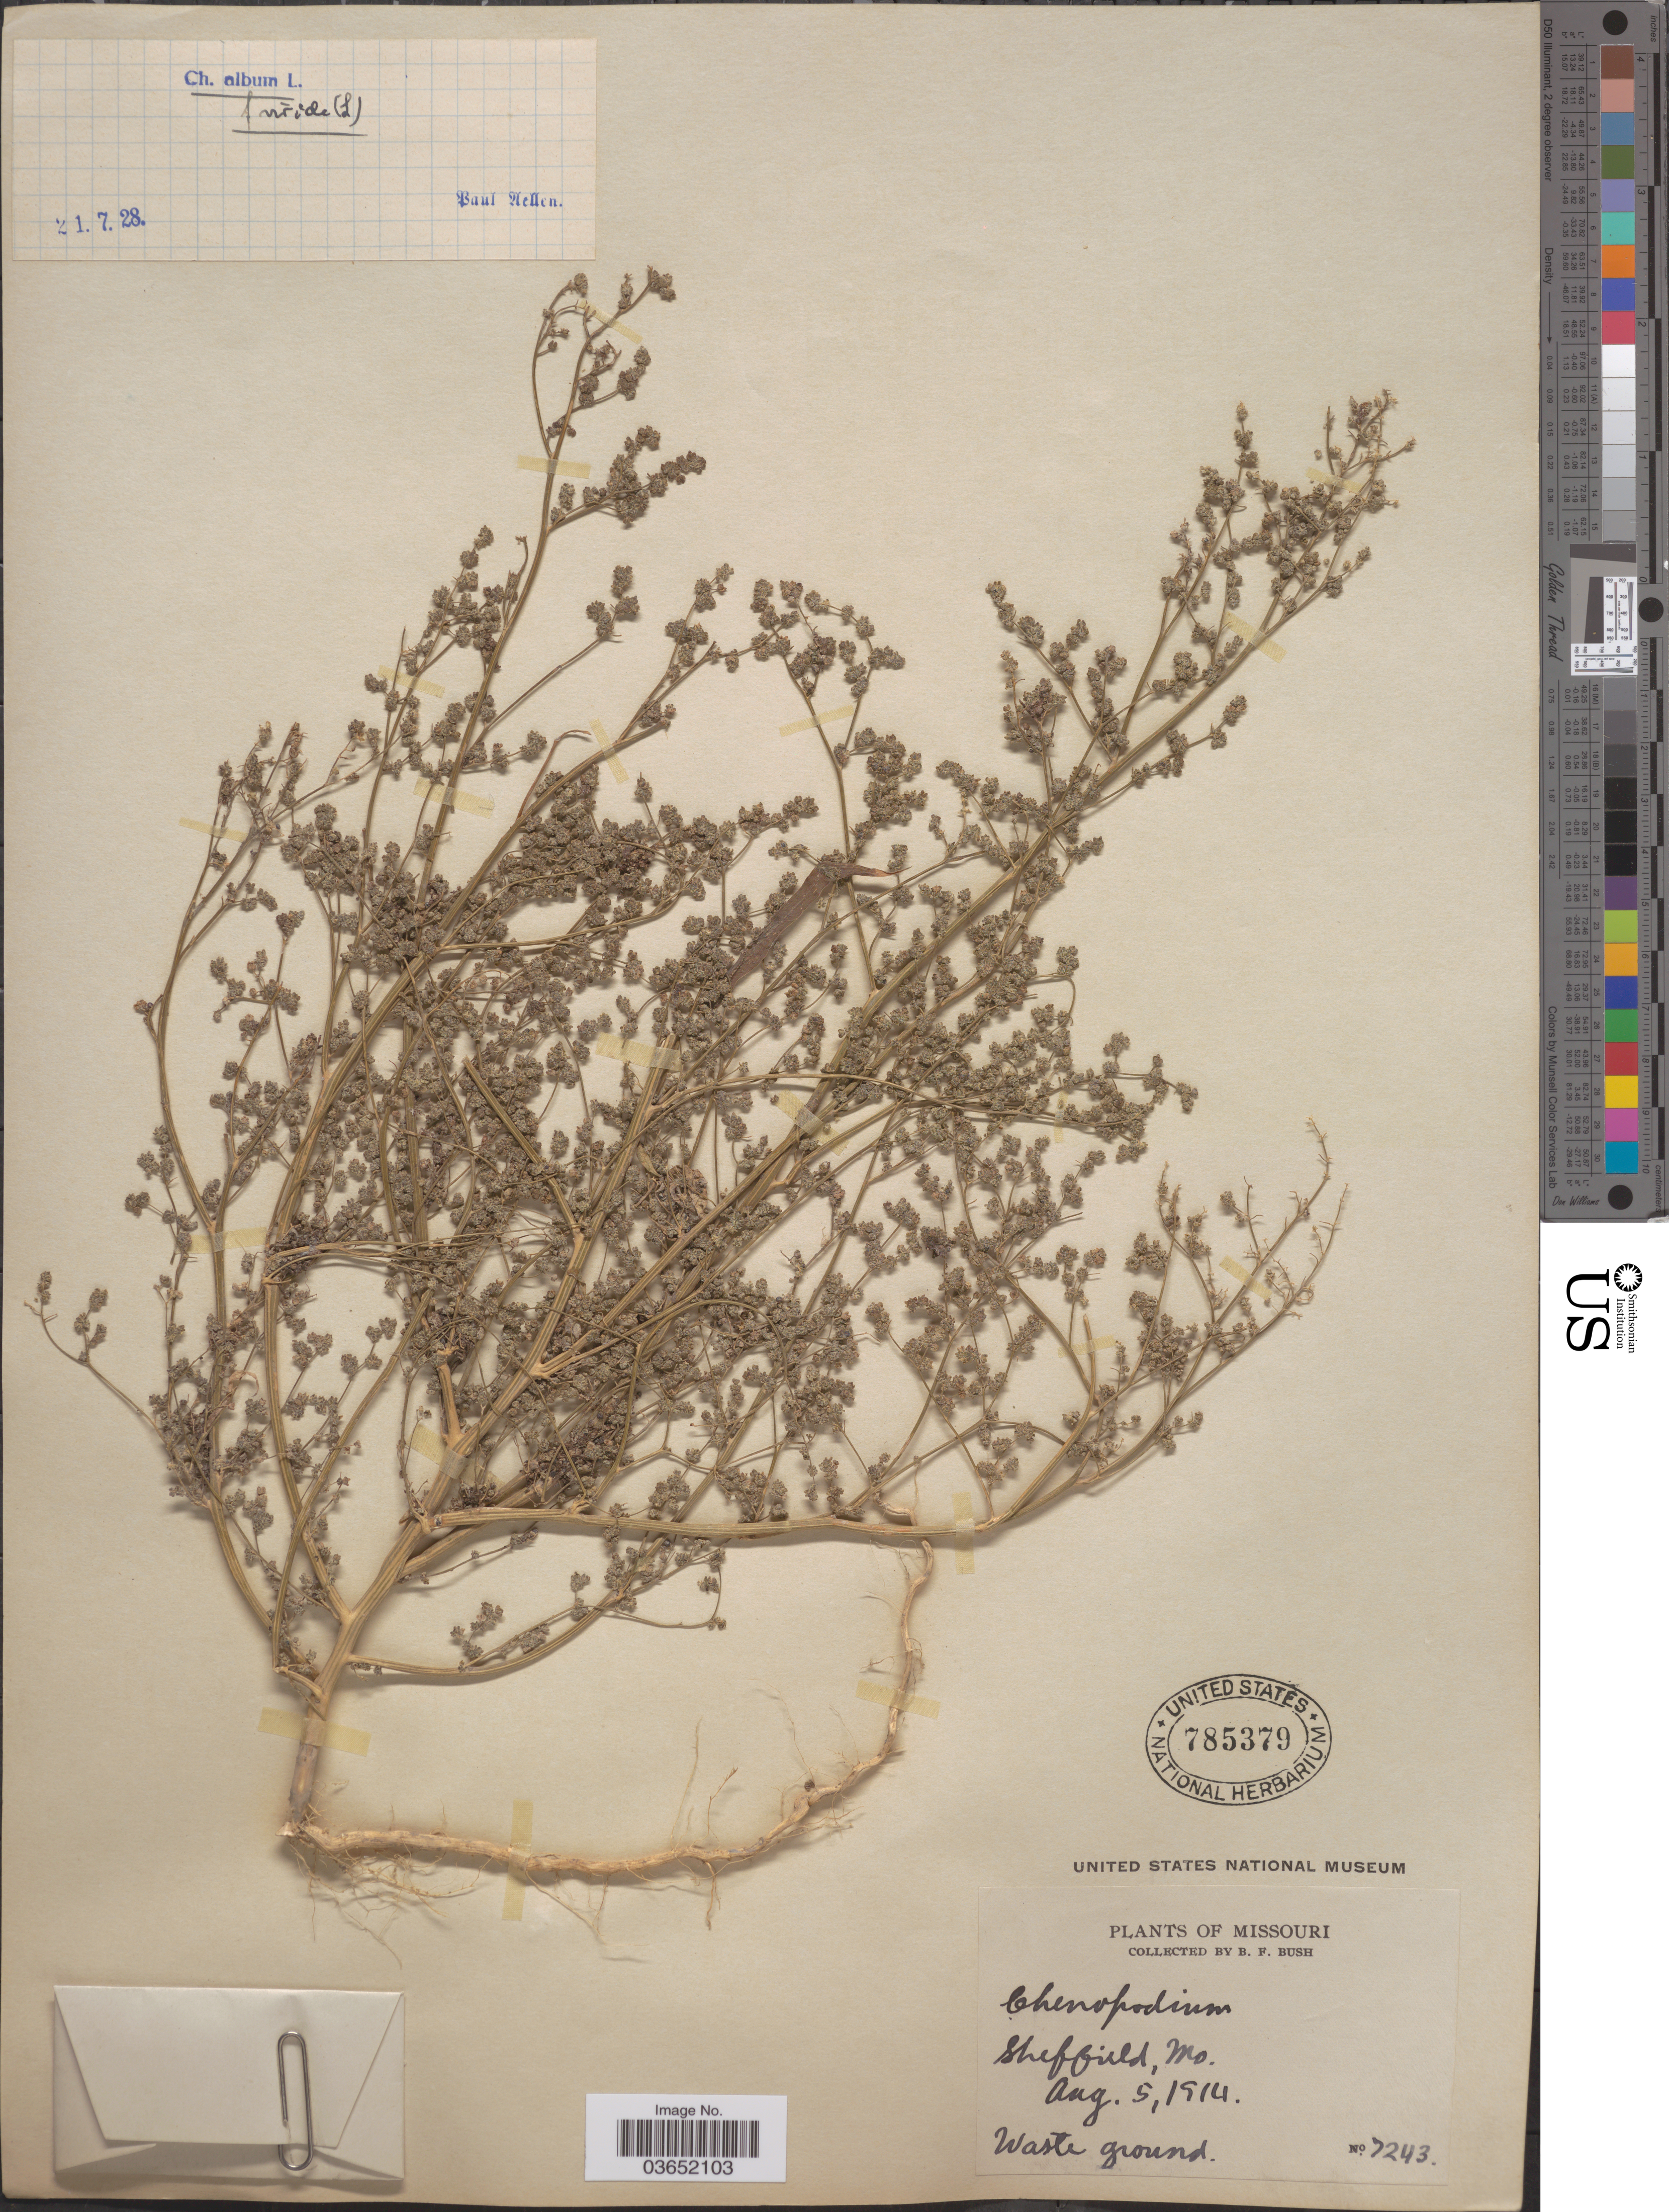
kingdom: Plantae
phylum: Tracheophyta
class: Magnoliopsida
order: Caryophyllales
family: Amaranthaceae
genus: Chenopodium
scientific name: Chenopodium album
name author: L.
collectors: B. F. Bush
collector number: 7243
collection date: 1914-08-05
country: United States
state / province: Missouri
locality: Sheffield.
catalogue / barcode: US 785379